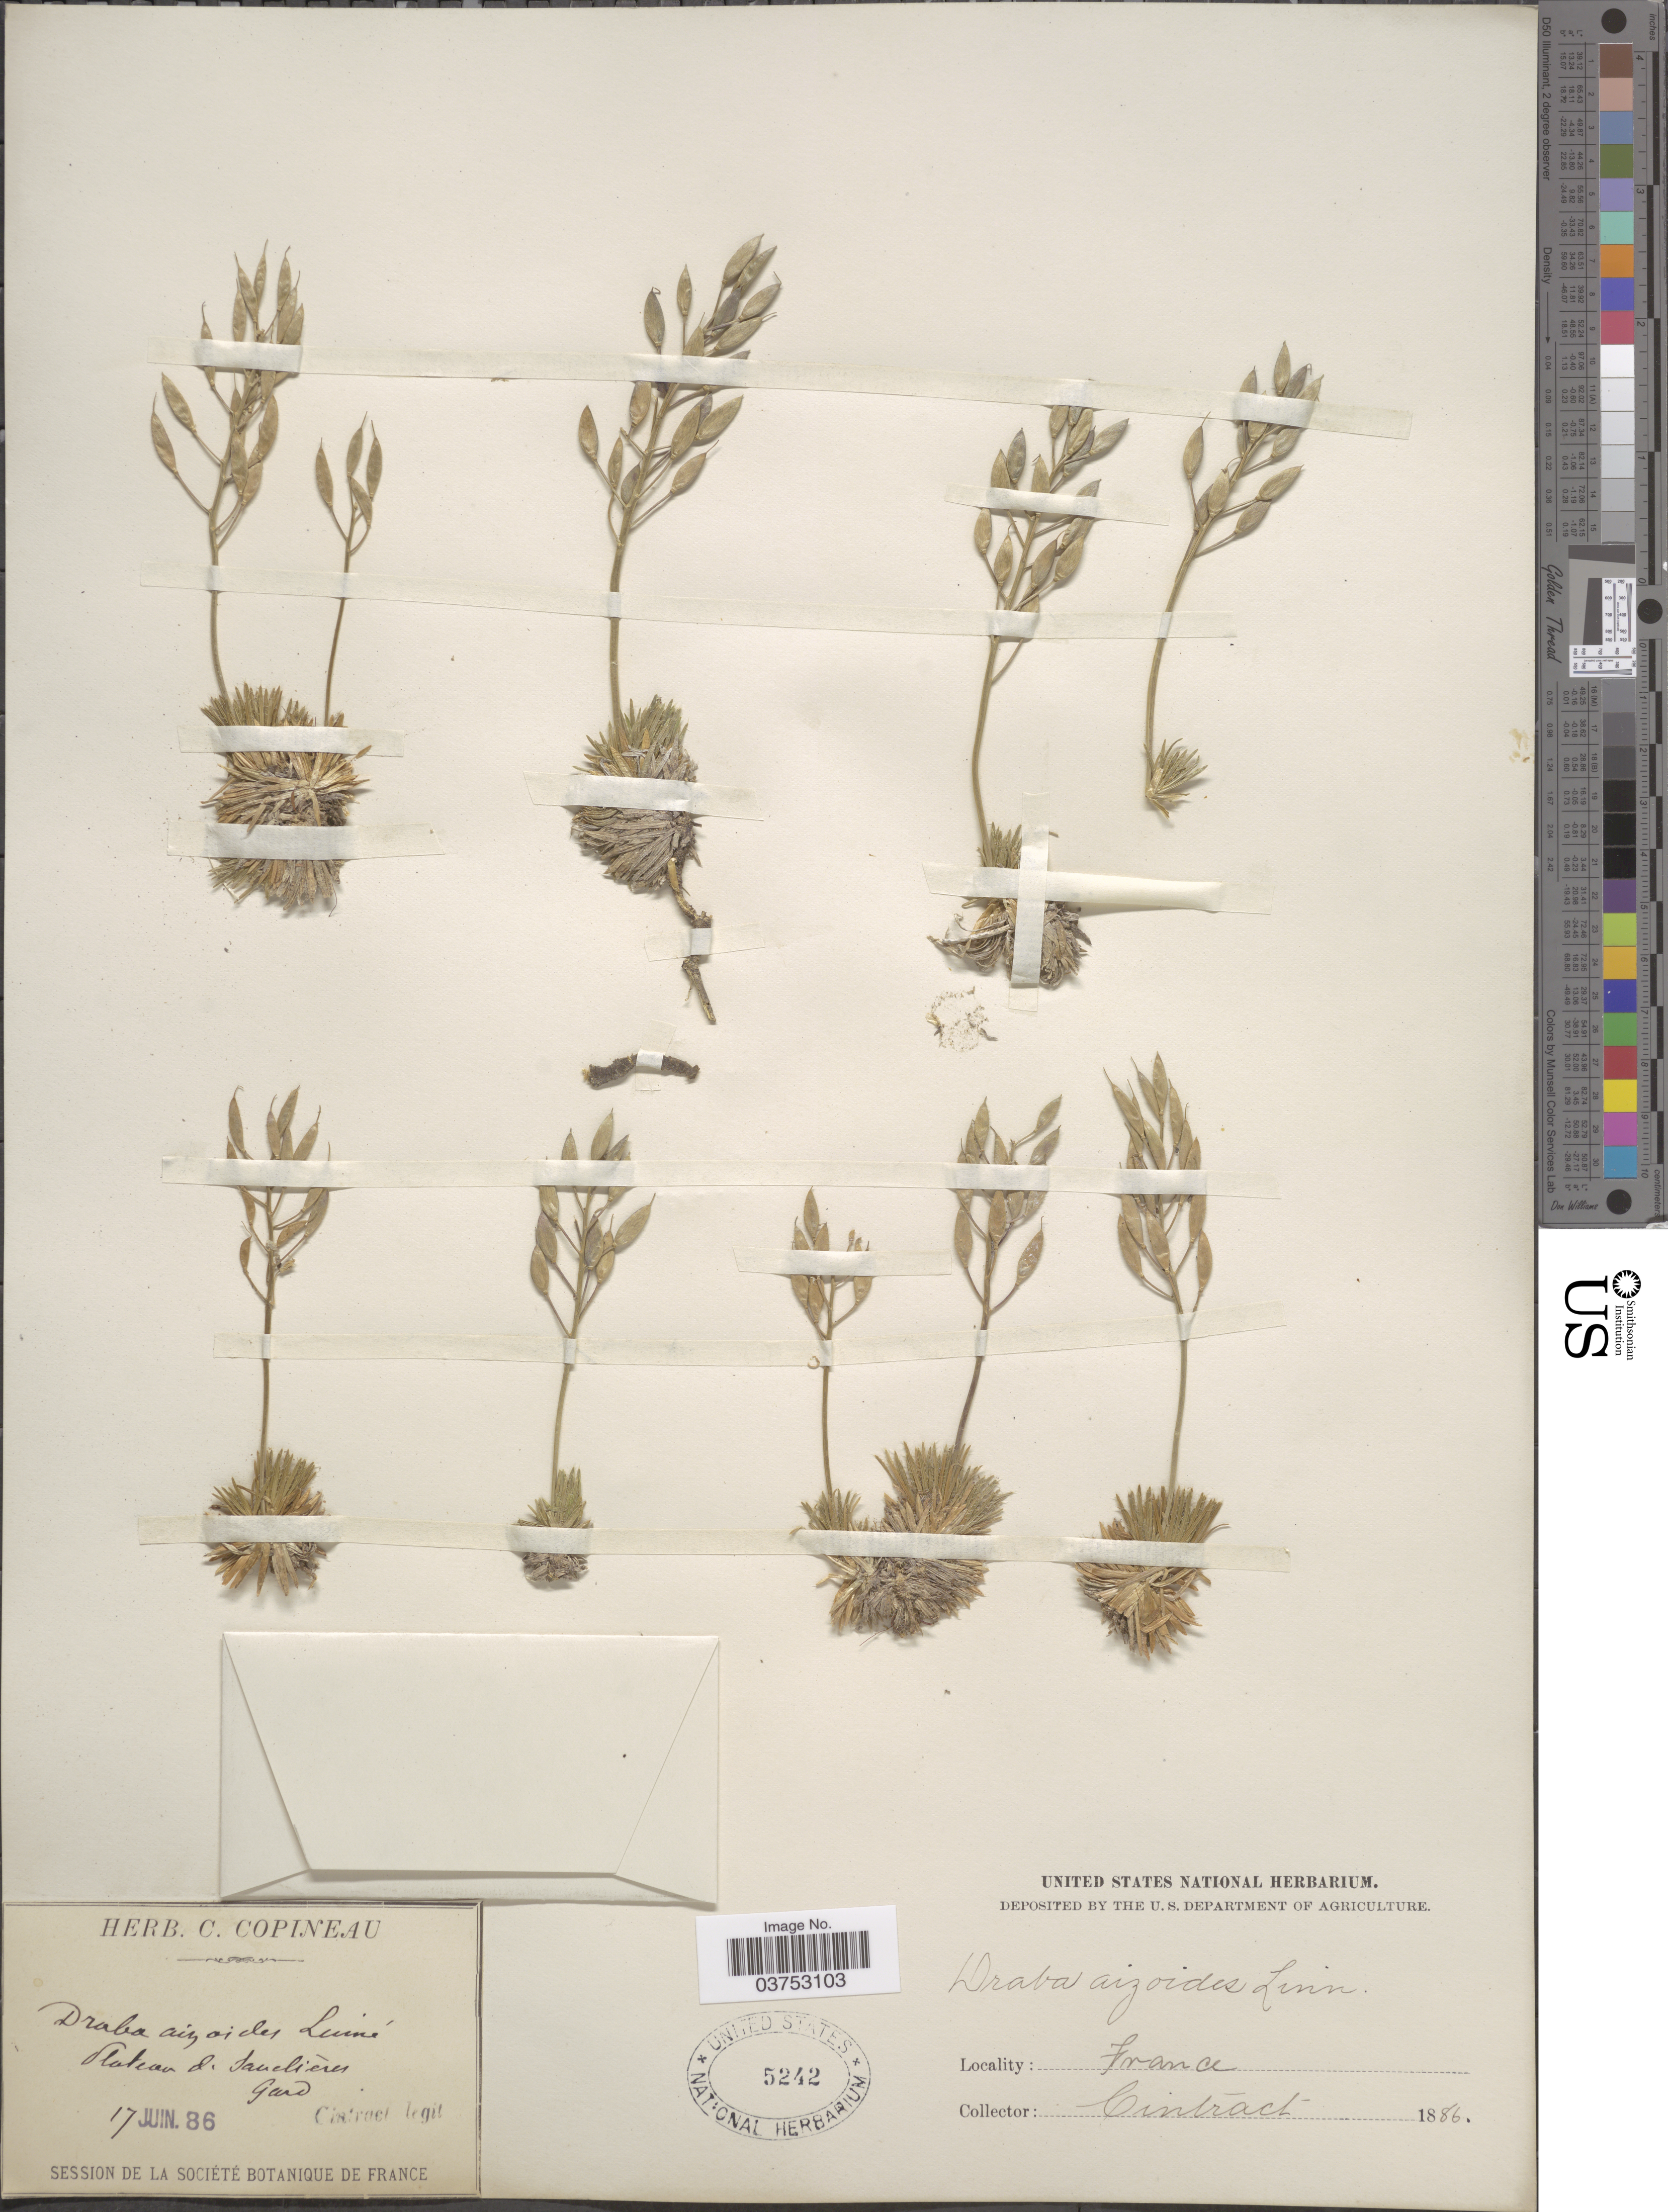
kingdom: Plantae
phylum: Tracheophyta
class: Magnoliopsida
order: Brassicales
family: Brassicaceae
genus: Draba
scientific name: Draba aizoides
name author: L.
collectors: Cintract, --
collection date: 1886-06-17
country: France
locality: Plateau de Sauclières, Gard.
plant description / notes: No precise locality correction needed.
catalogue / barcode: US 5242